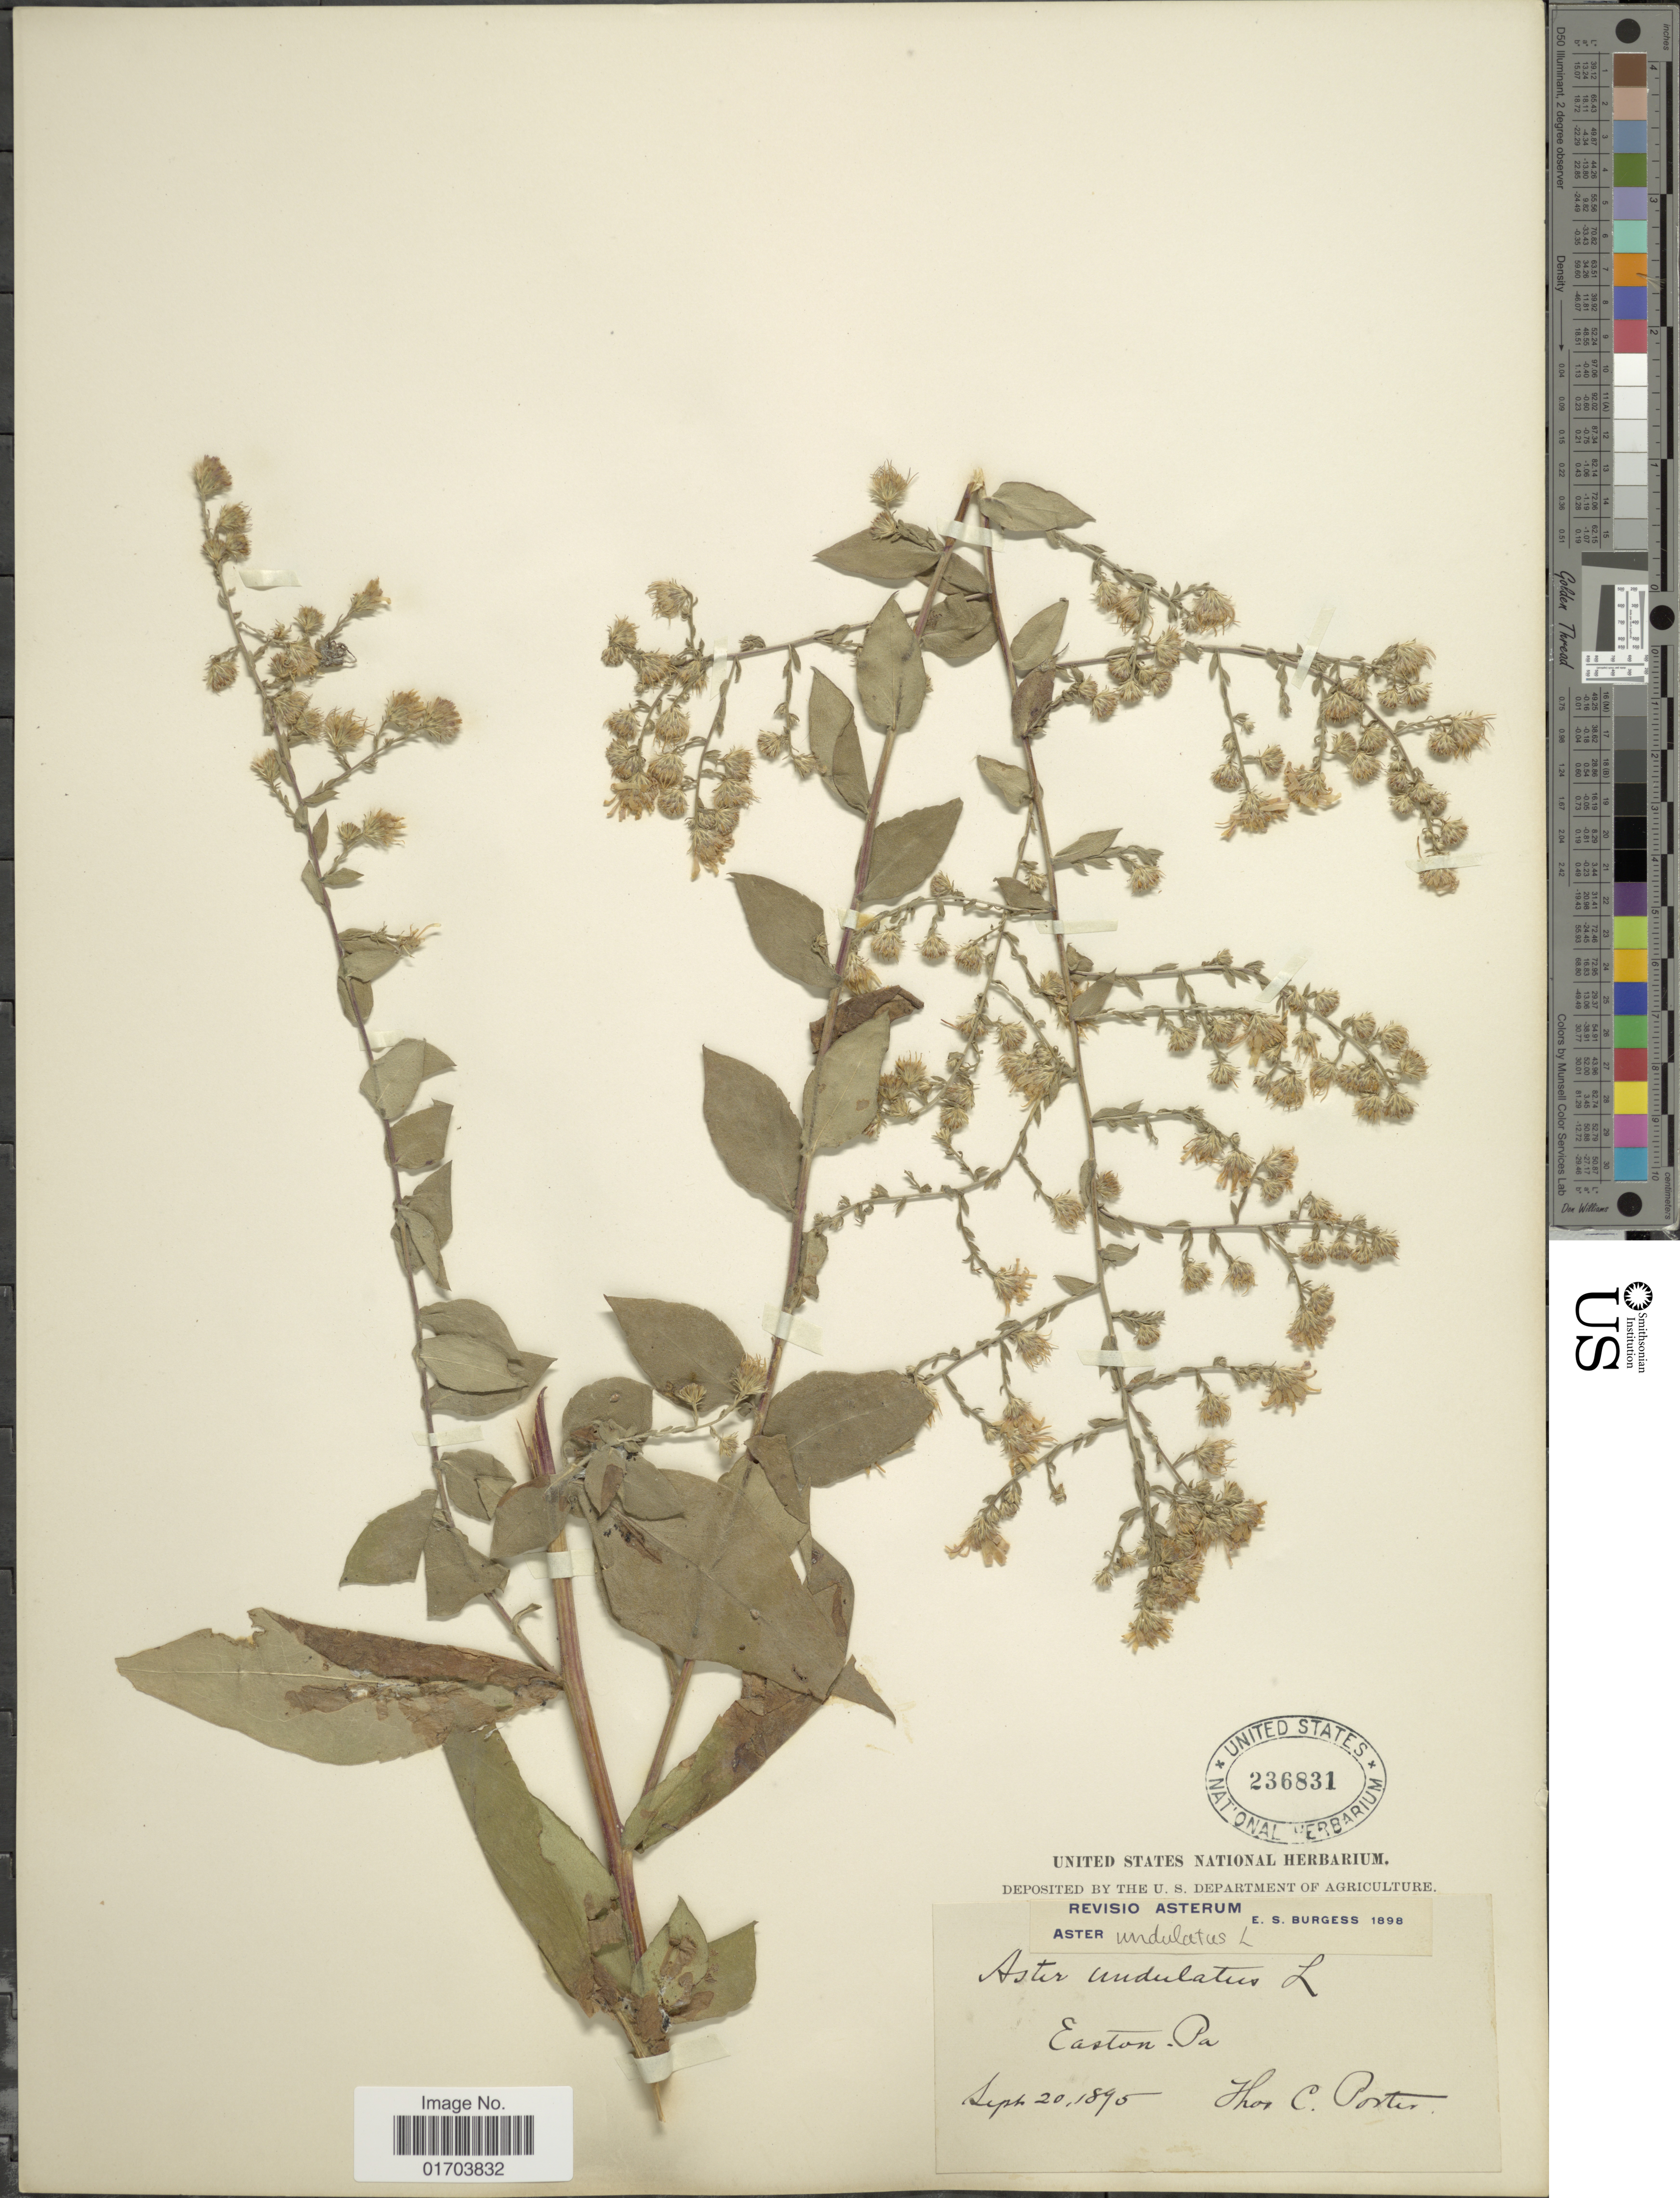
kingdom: Plantae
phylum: Tracheophyta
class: Magnoliopsida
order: Asterales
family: Asteraceae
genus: Symphyotrichum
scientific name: Symphyotrichum undulatum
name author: (L.) G.L. Nesom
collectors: T. C. Porter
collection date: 1895-09-20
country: United States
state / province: Pennsylvania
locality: Easton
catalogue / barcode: US 236831